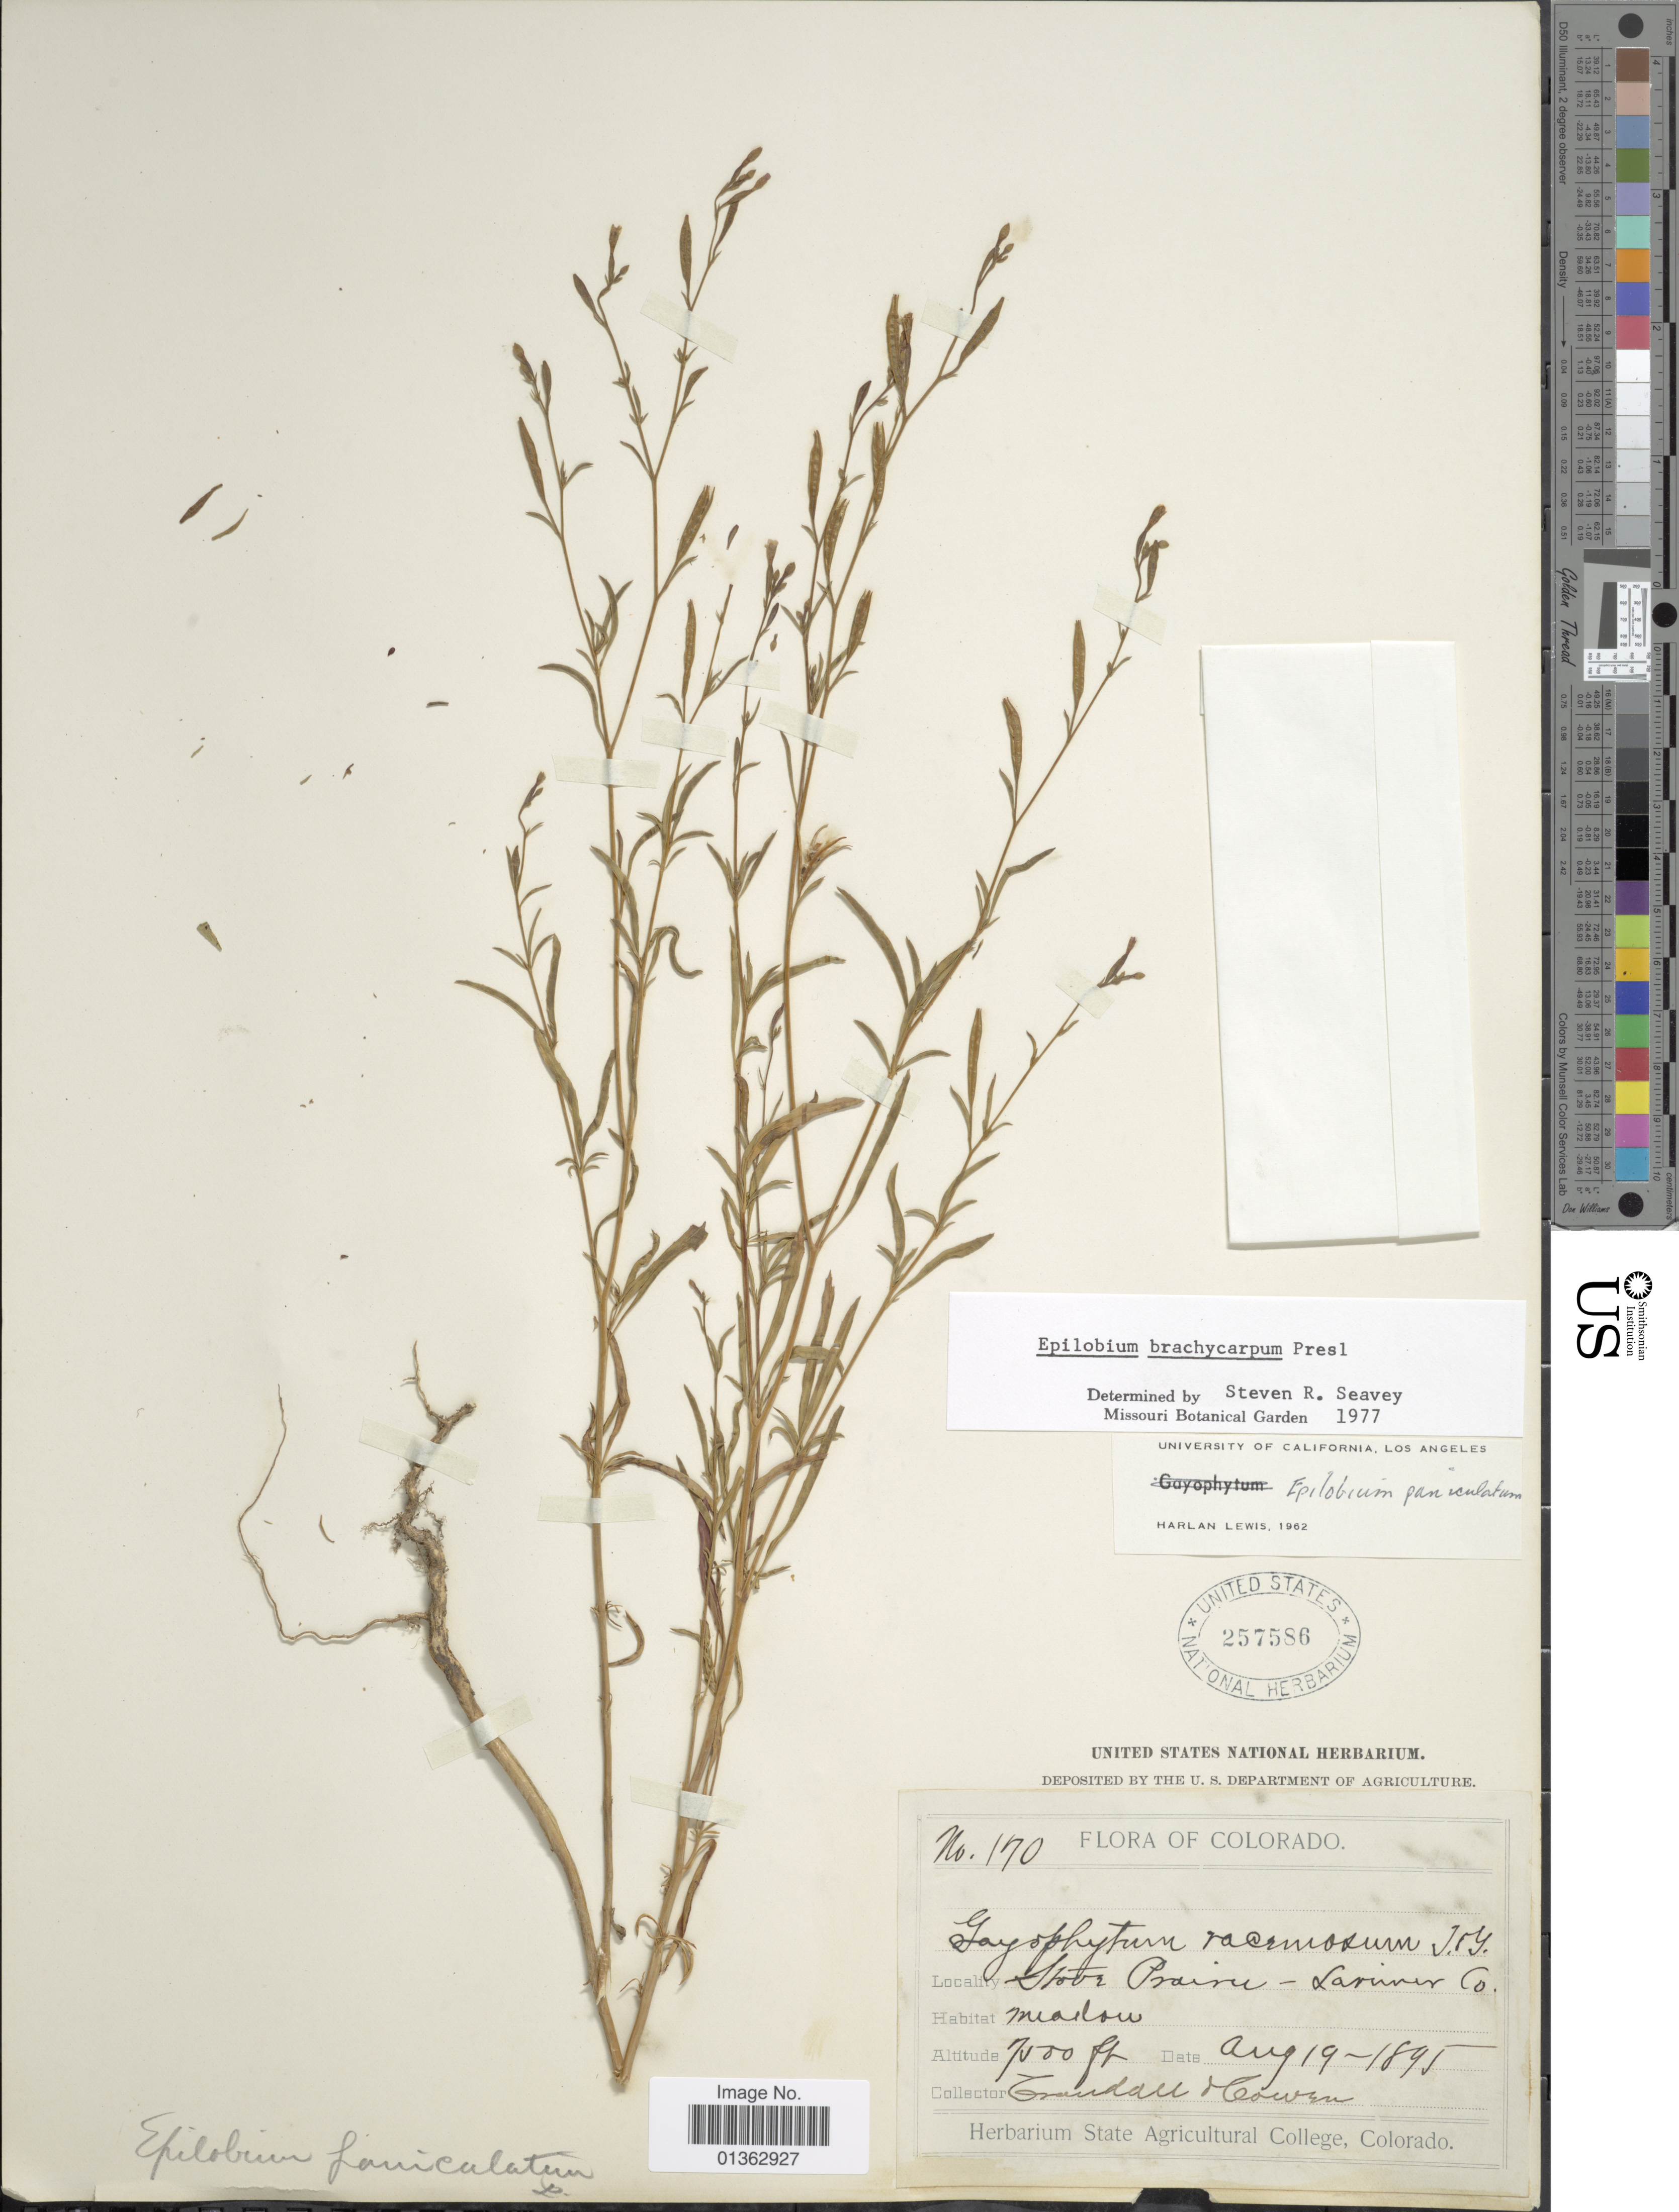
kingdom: Plantae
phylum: Tracheophyta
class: Magnoliopsida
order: Myrtales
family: Onagraceae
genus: Epilobium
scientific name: Epilobium brachycarpum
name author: C. Presl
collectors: -. Crandall & -. Cowen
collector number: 170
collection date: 1895-08-19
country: United States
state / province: Colorado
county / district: Larimer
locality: Stove Prairie - Larimer Co.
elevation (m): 2286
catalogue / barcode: US 257586